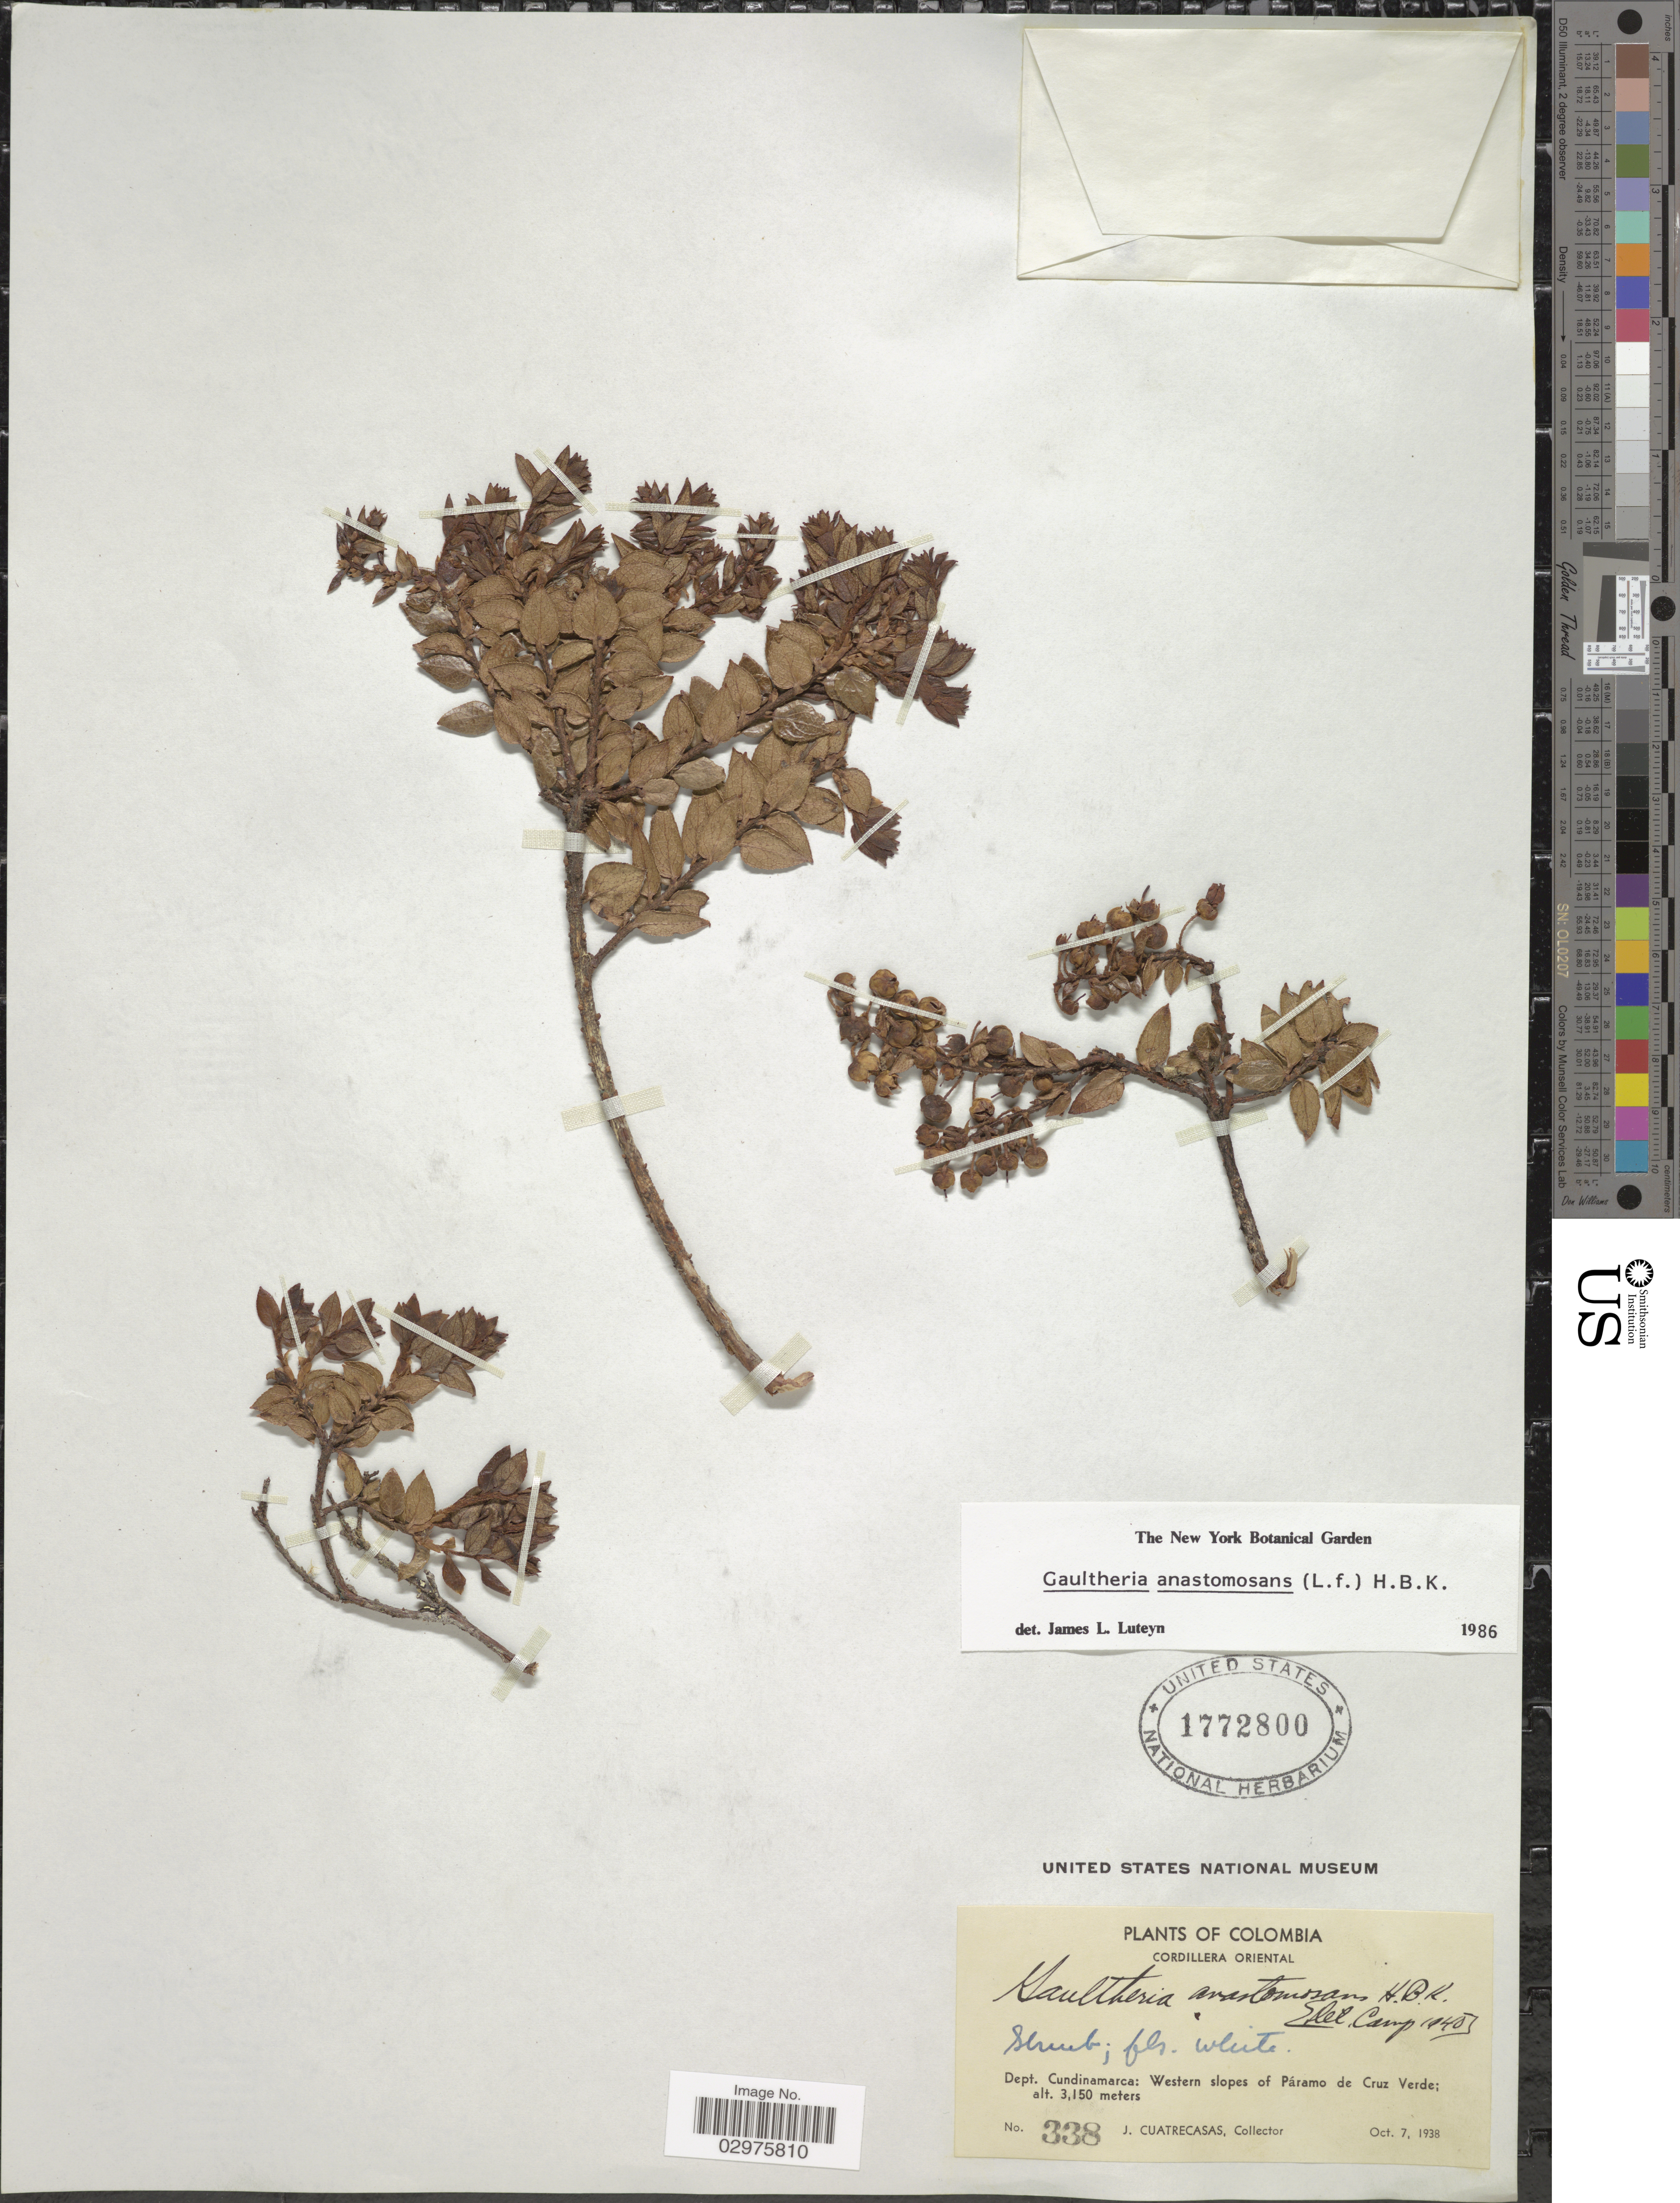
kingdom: Plantae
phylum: Tracheophyta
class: Magnoliopsida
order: Ericales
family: Ericaceae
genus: Gaultheria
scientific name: Gaultheria anastomosans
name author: (L. f.) Kunth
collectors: J. Cuatrecasas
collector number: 338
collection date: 1938-10-07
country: Colombia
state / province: Cundinamarca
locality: Dept. Cundinamarca: Western slopes of Páramo de Cruz Verde. Cordillera Oriental.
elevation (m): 3150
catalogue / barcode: US 1772800